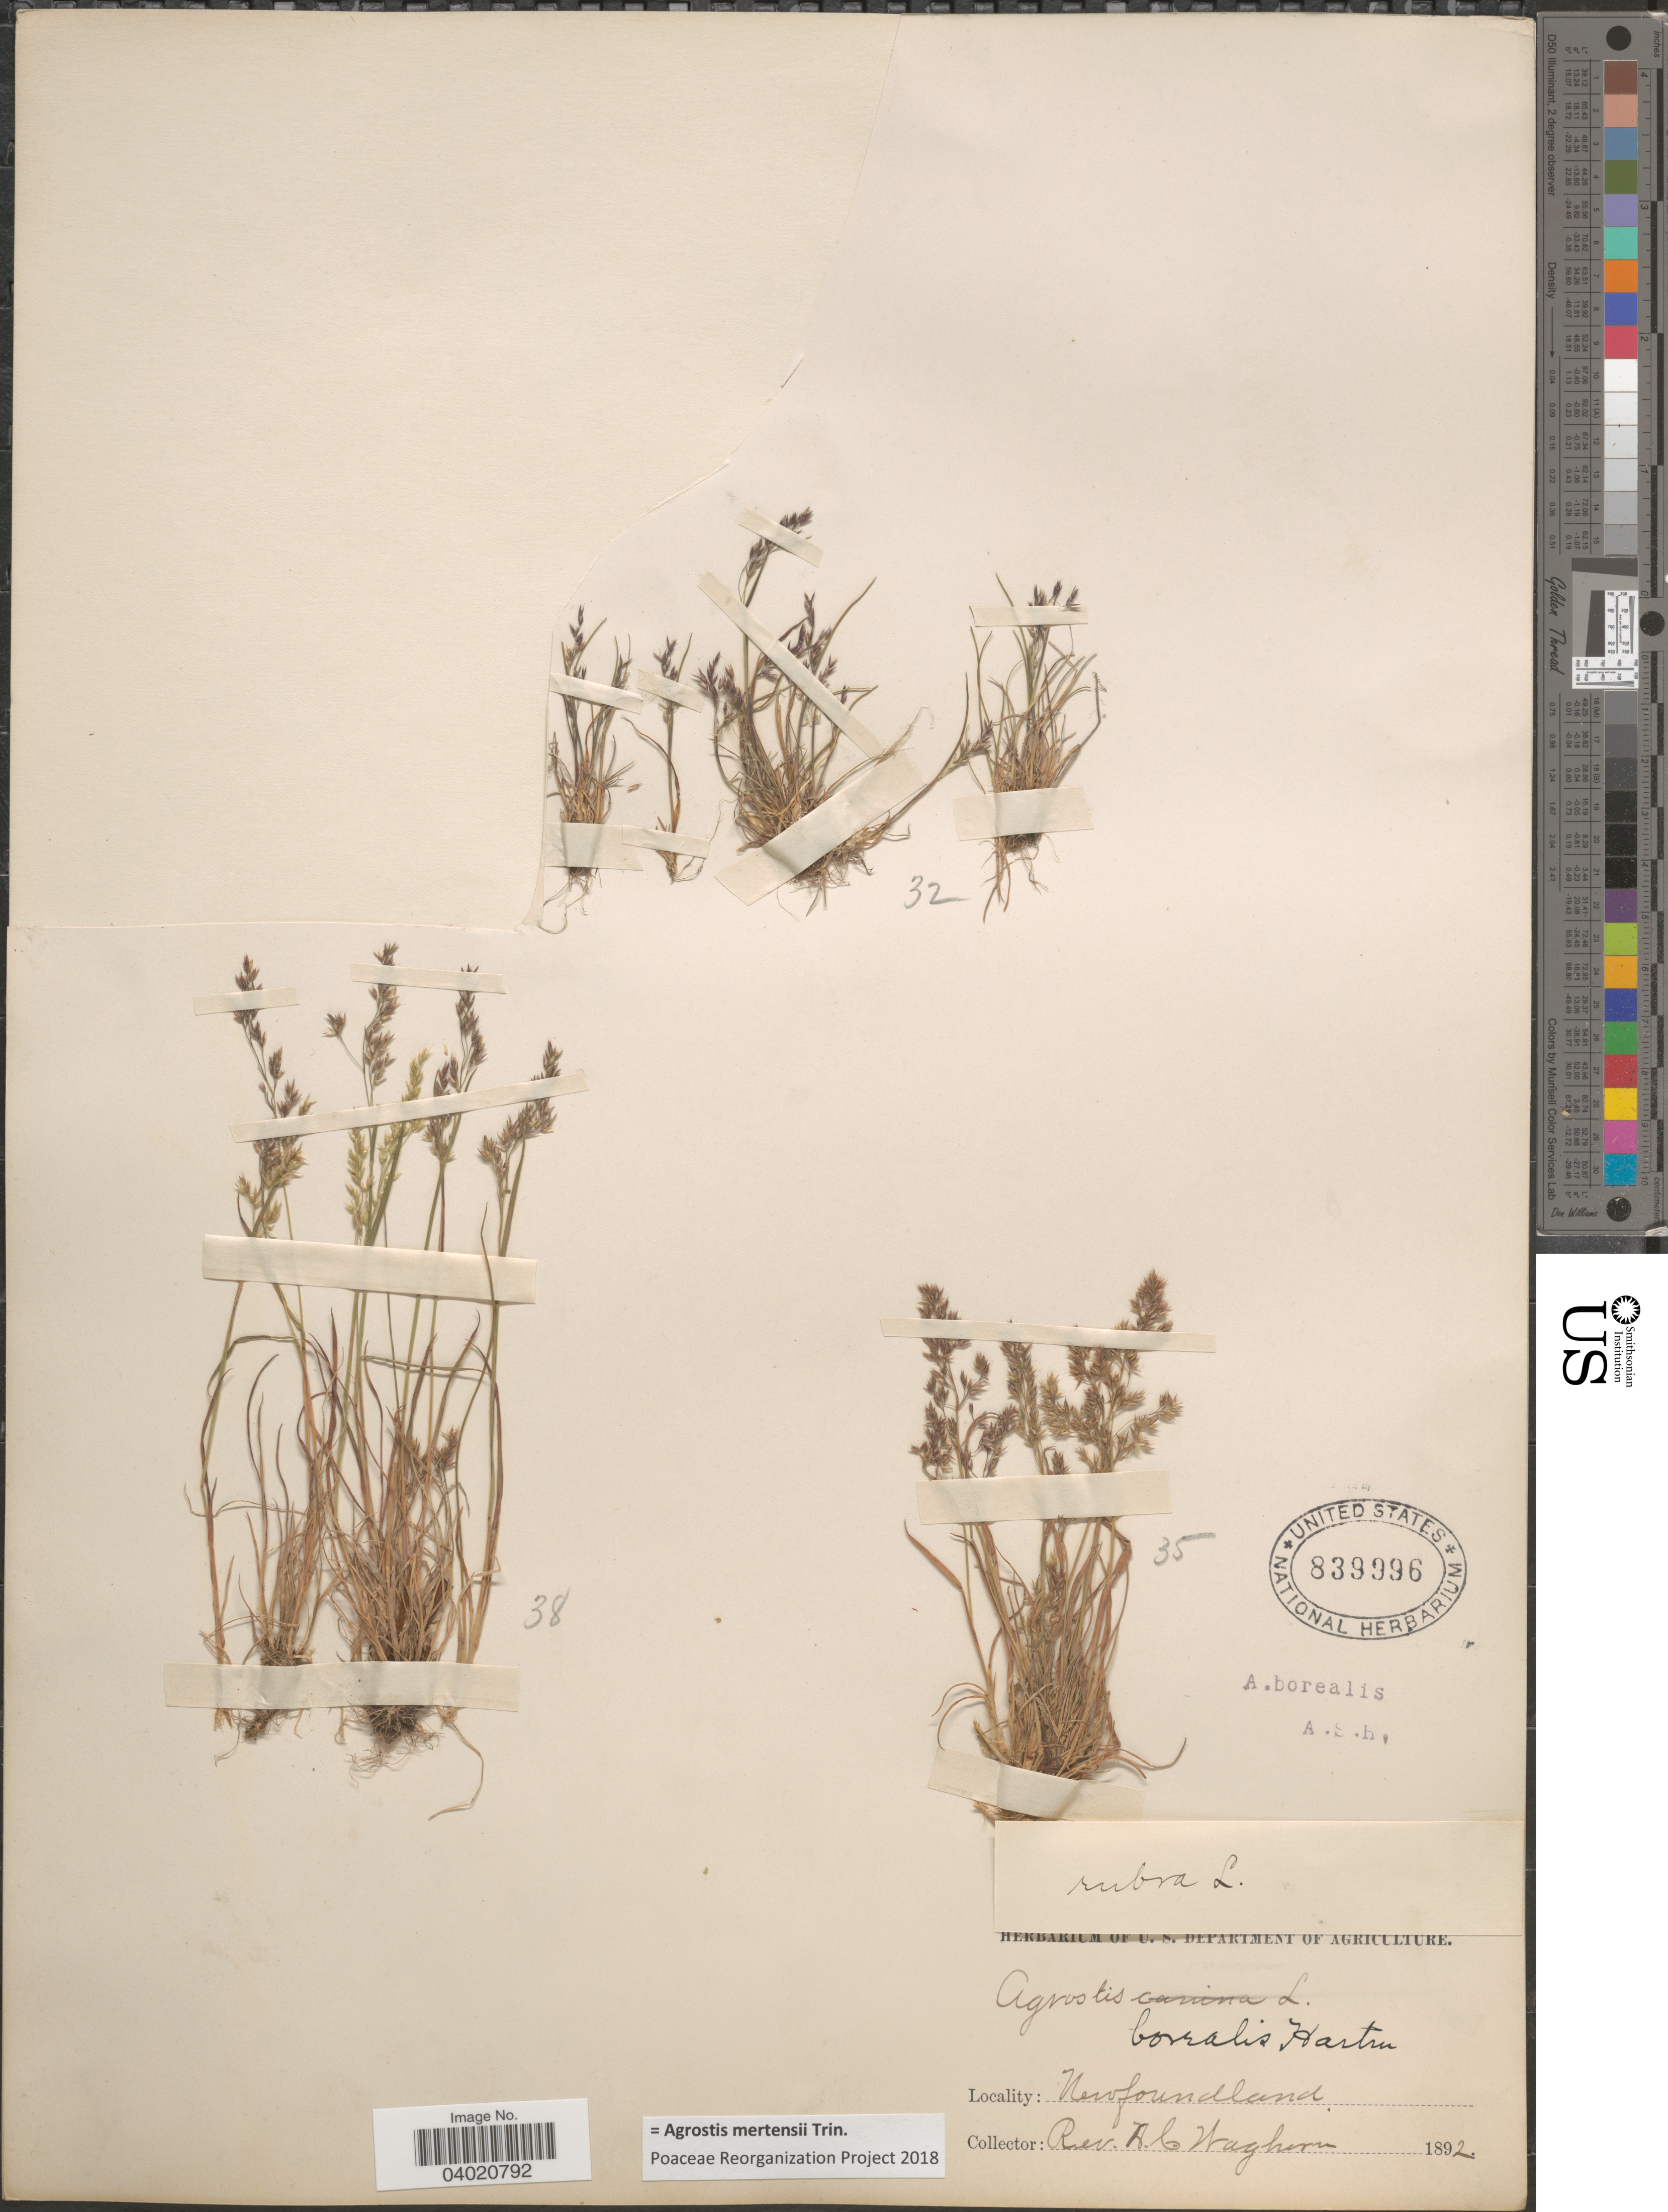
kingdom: Plantae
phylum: Tracheophyta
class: Liliopsida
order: Poales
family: Poaceae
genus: Agrostis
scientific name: Agrostis mertensii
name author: Trin.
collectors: A. Waghorne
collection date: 1892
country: Canada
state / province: Newfoundland and Labrador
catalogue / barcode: US 839996